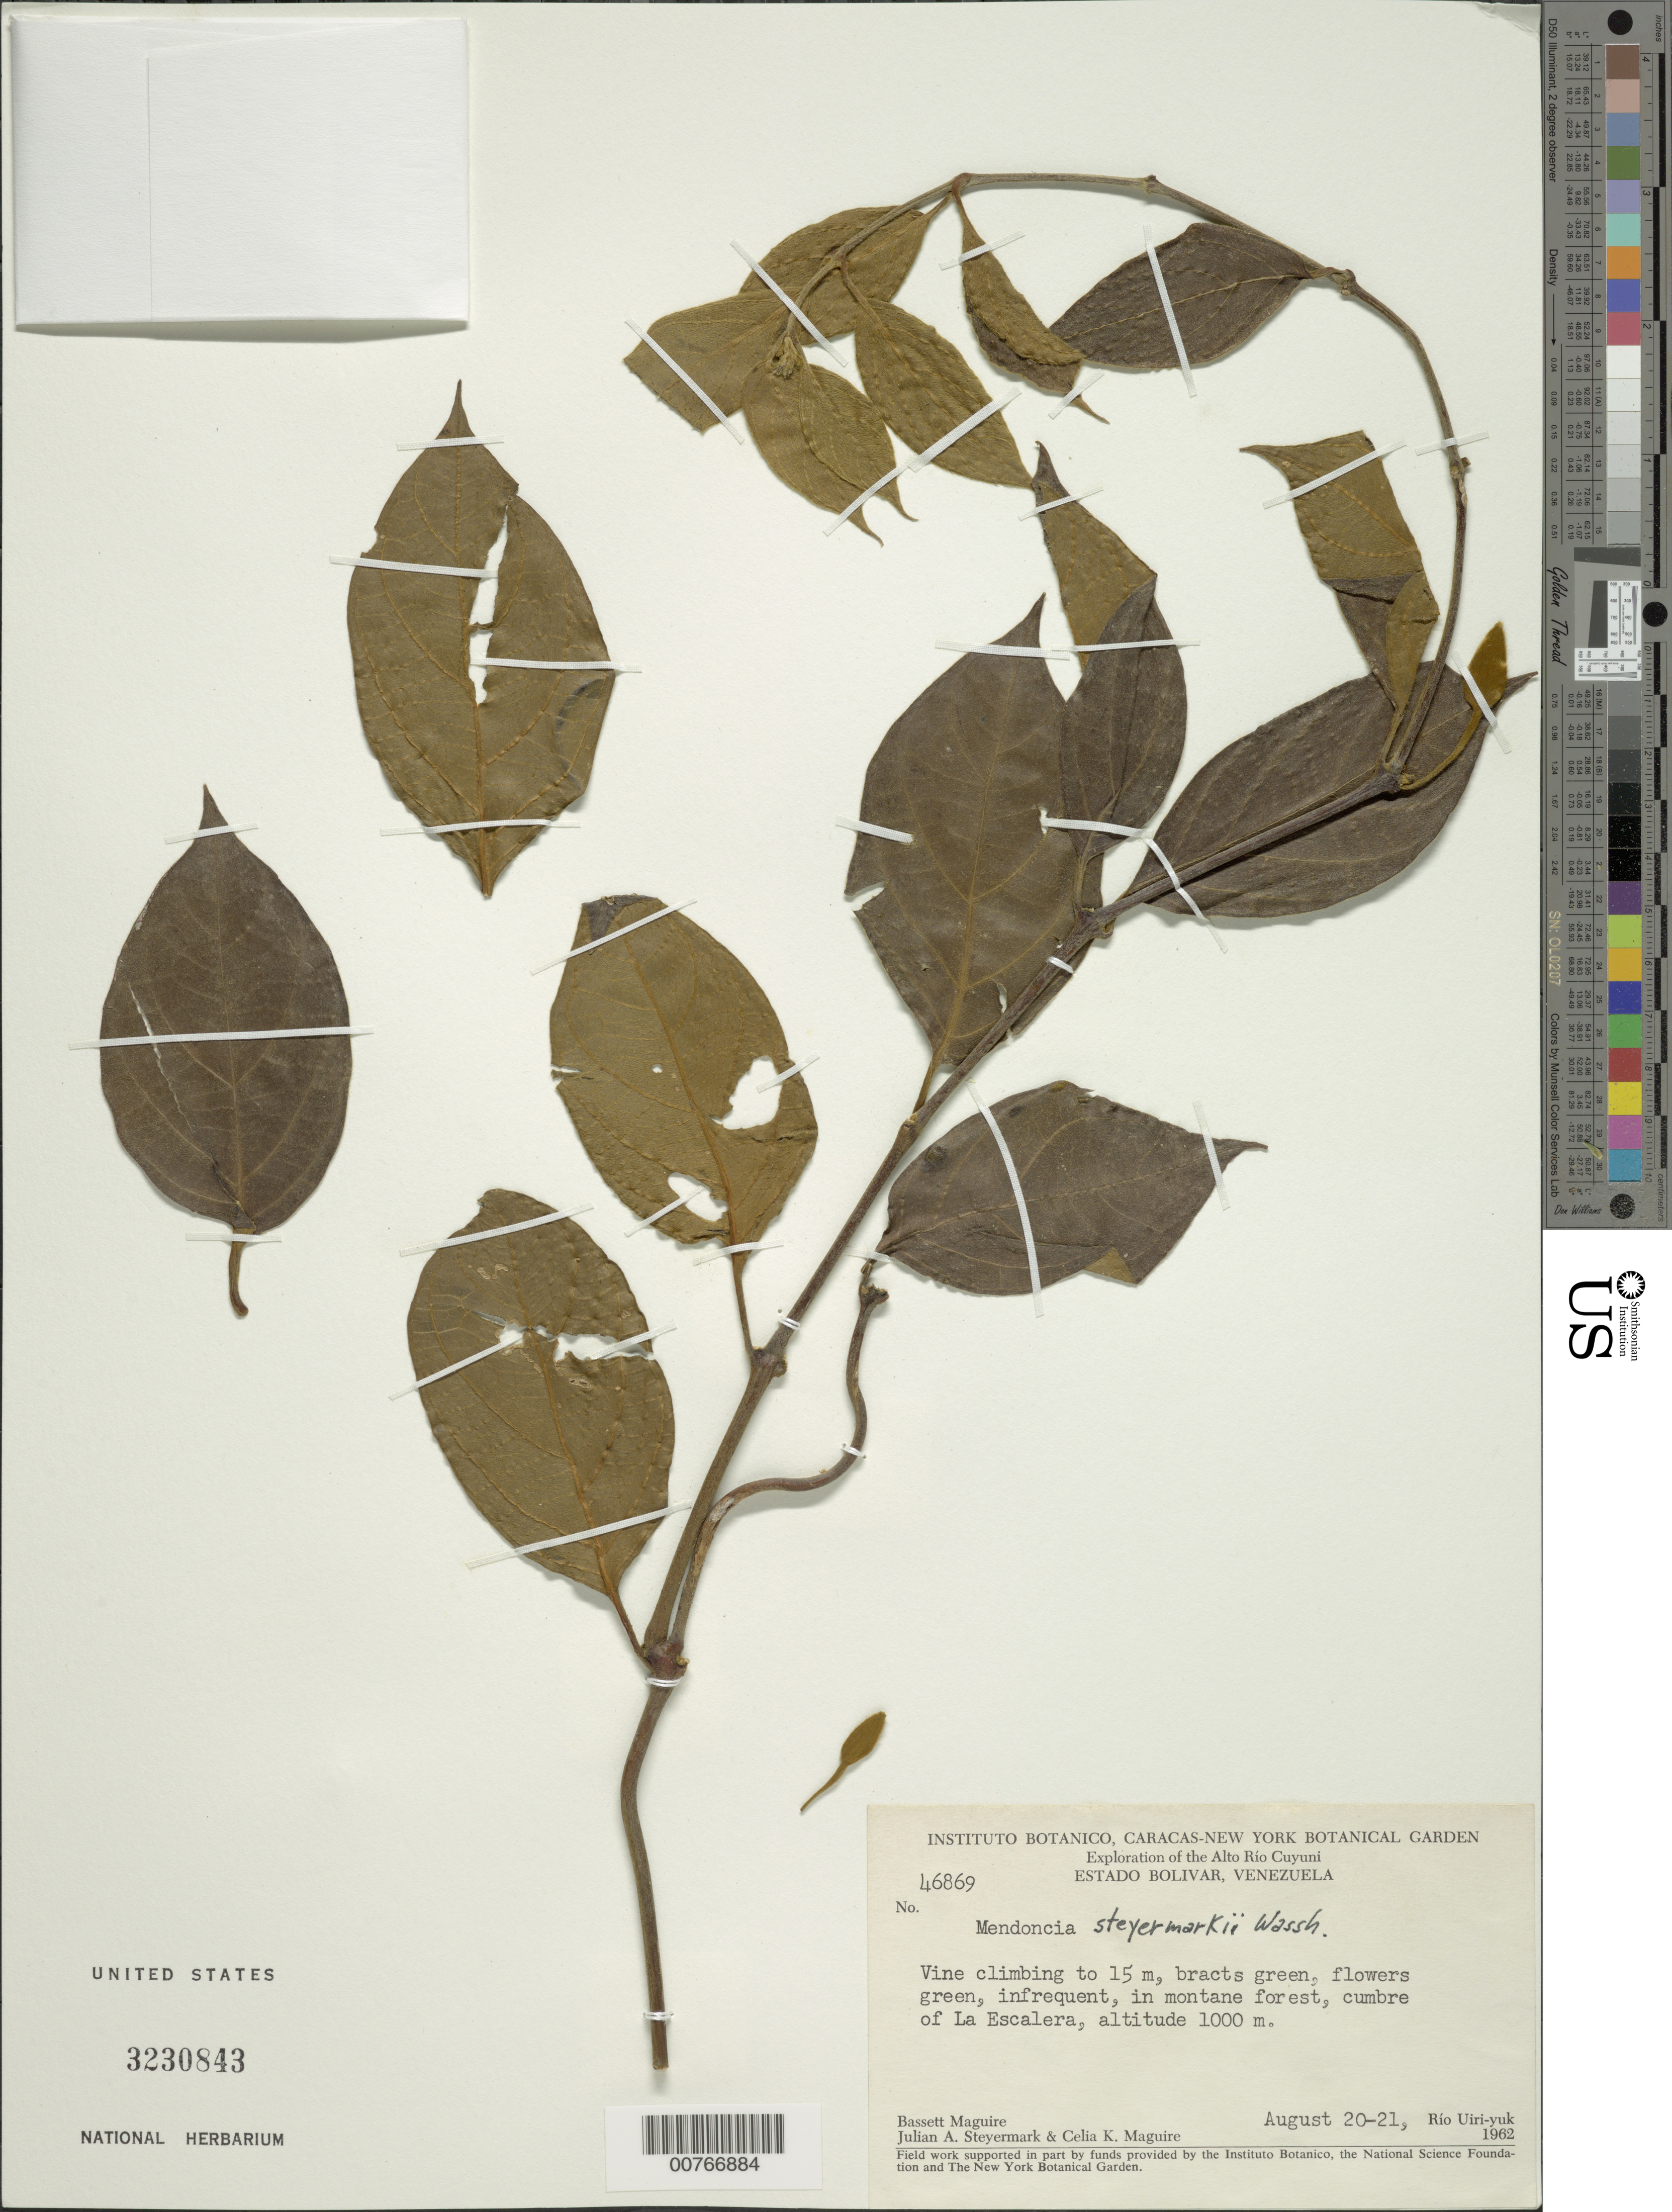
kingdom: Plantae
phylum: Tracheophyta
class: Magnoliopsida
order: Lamiales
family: Acanthaceae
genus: Mendoncia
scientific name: Mendoncia steyermarkii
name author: Wassh.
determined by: Wasshausen, Dieter C., (BOT), Smithsonian Institution - National Museum of Natural History (UNITED STATES)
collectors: B. Maguire, C. K. Maguire & J. Steyermark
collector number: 46869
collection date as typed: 20-Aug-62 to 21-Aug-62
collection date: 1962-08-20/1962-08-21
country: Venezuela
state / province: Bolívar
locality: Alto Río Cuyuni, Río Uiri-yuk, La Escalera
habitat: Montane forest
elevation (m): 1000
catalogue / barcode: US 3230843